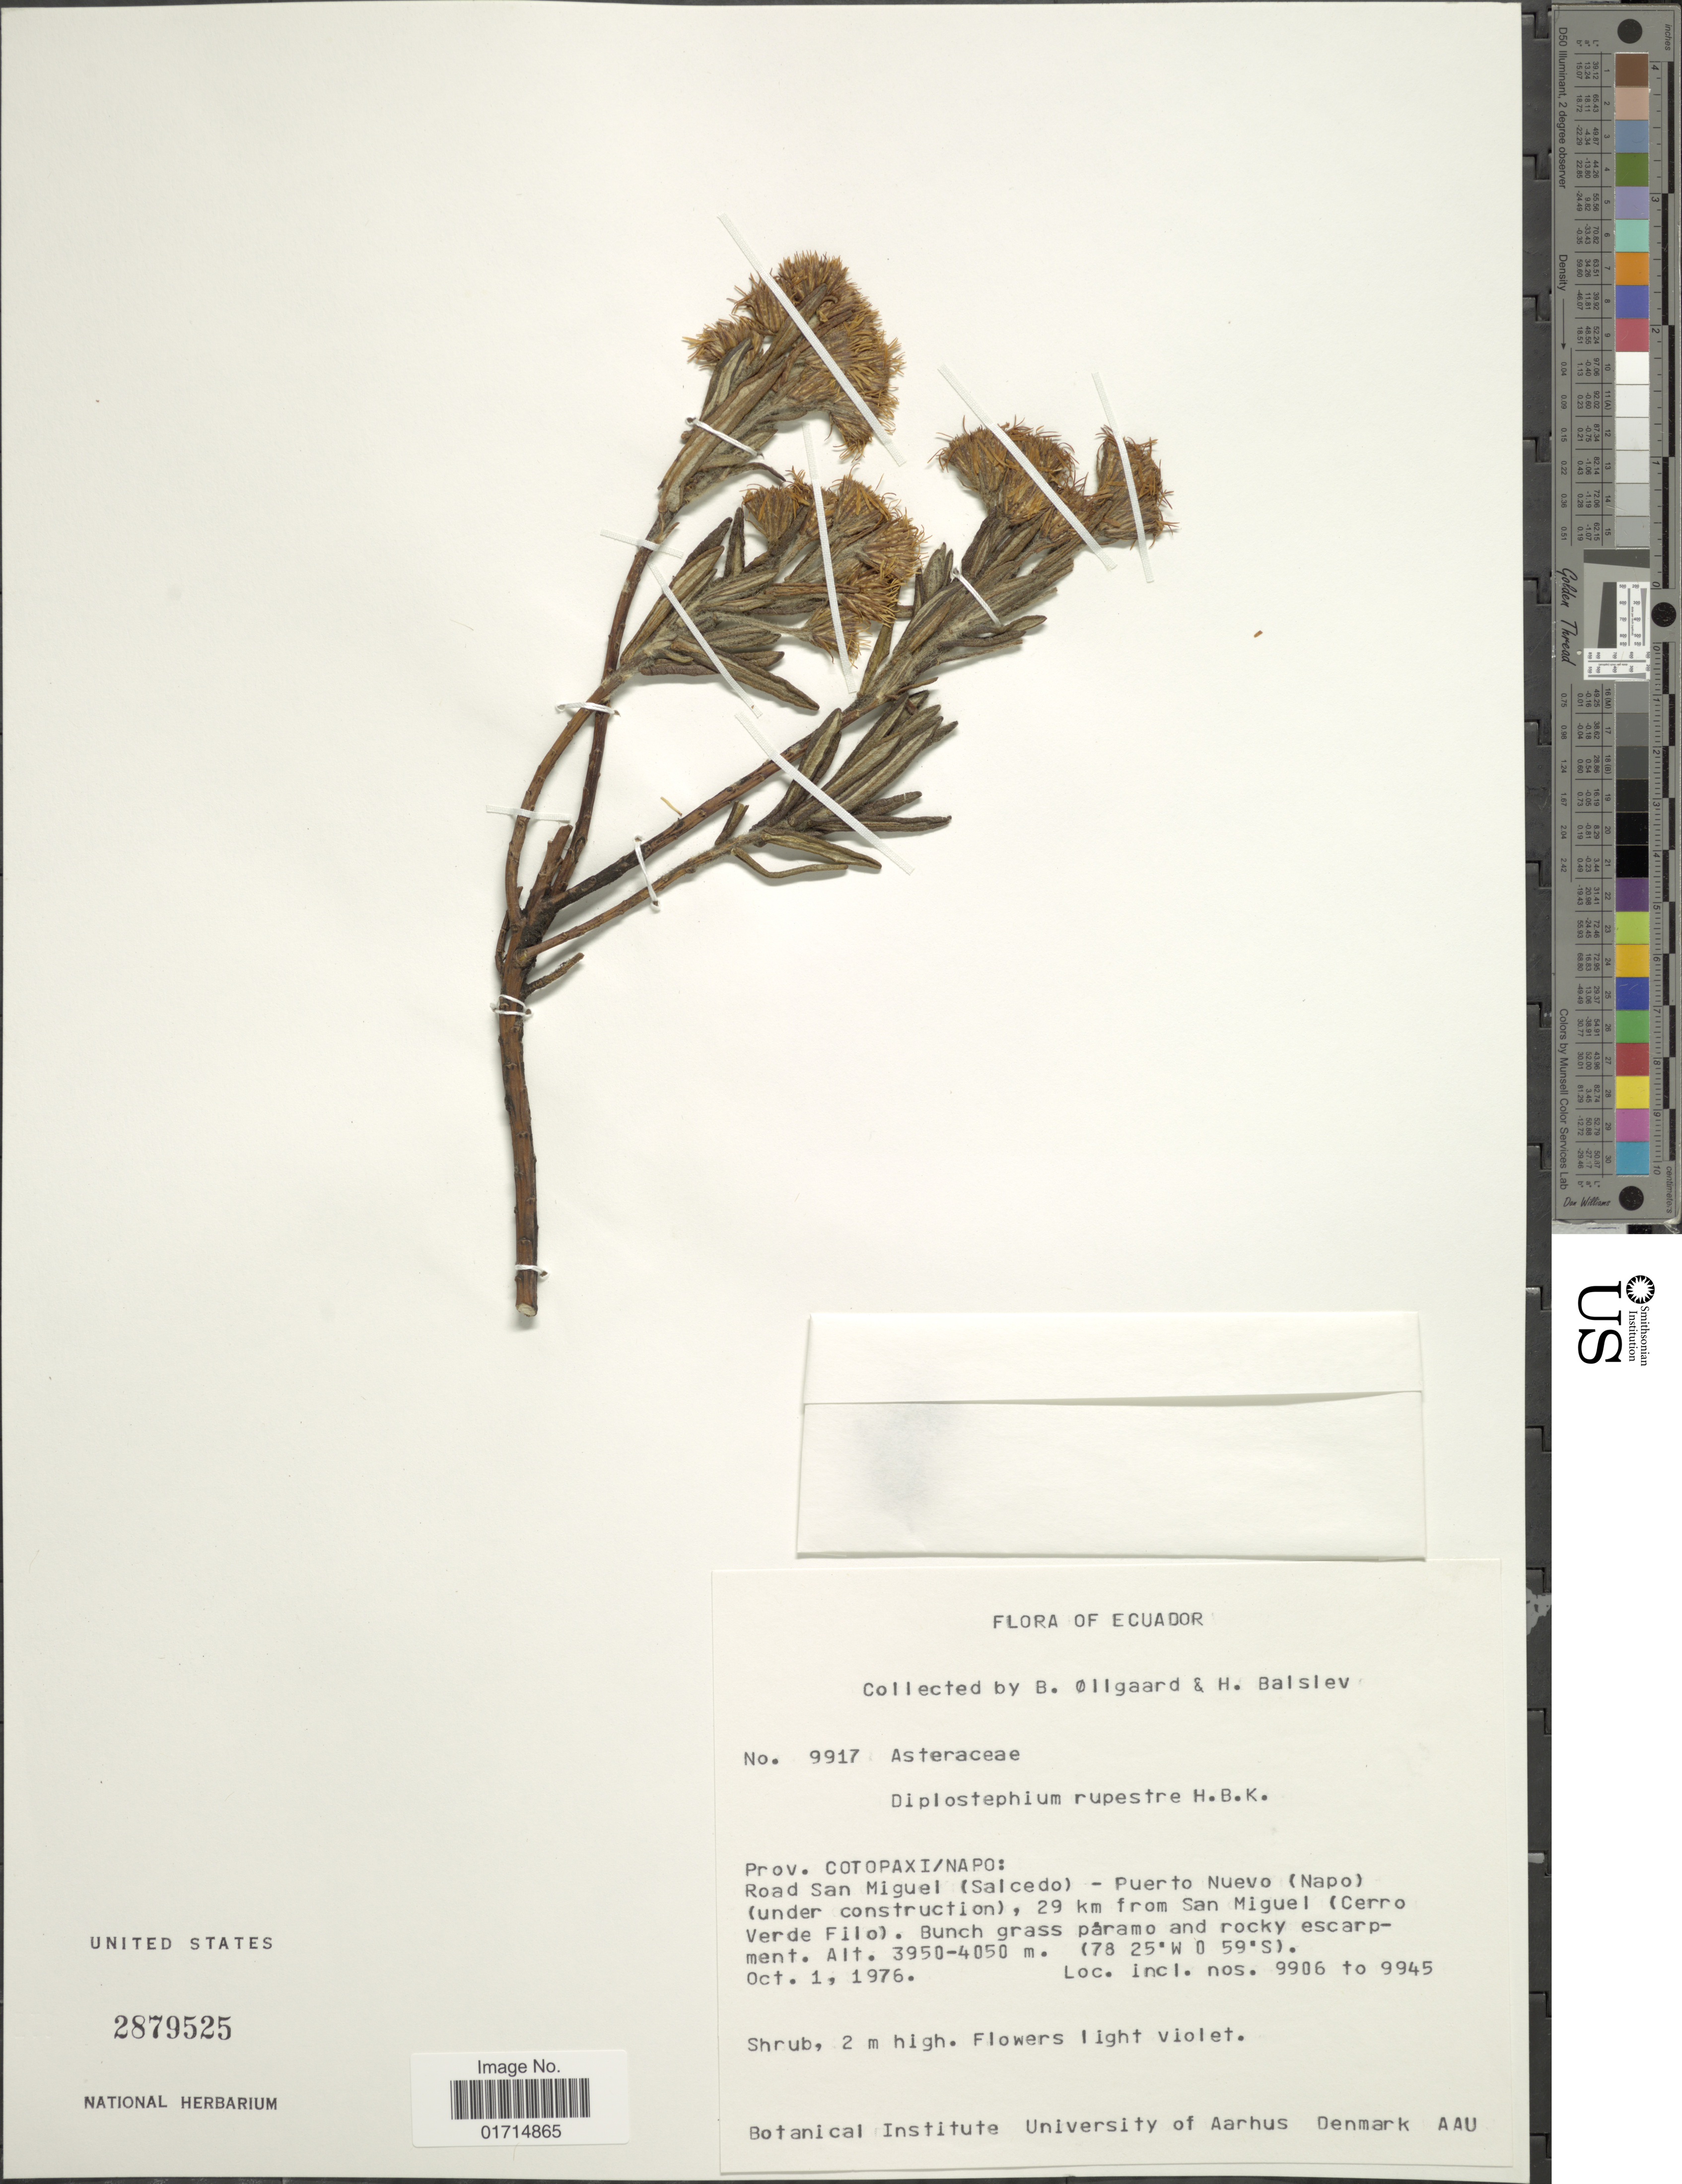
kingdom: Plantae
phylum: Tracheophyta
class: Magnoliopsida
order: Asterales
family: Asteraceae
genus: Diplostephium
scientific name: Diplostephium rupestre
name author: (Kunth) Wedd.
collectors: B. Øllgaard & H. Balslev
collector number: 9917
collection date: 1976-10-01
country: Ecuador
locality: Ecuador. Prov. Cotopaxi/Napo. Road San Miguel (Salcedo) - Puerto Nuevo (Napo) (under construction), 29 km from San Miguel (cerro Verde Filo)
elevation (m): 3950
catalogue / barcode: US 2879525